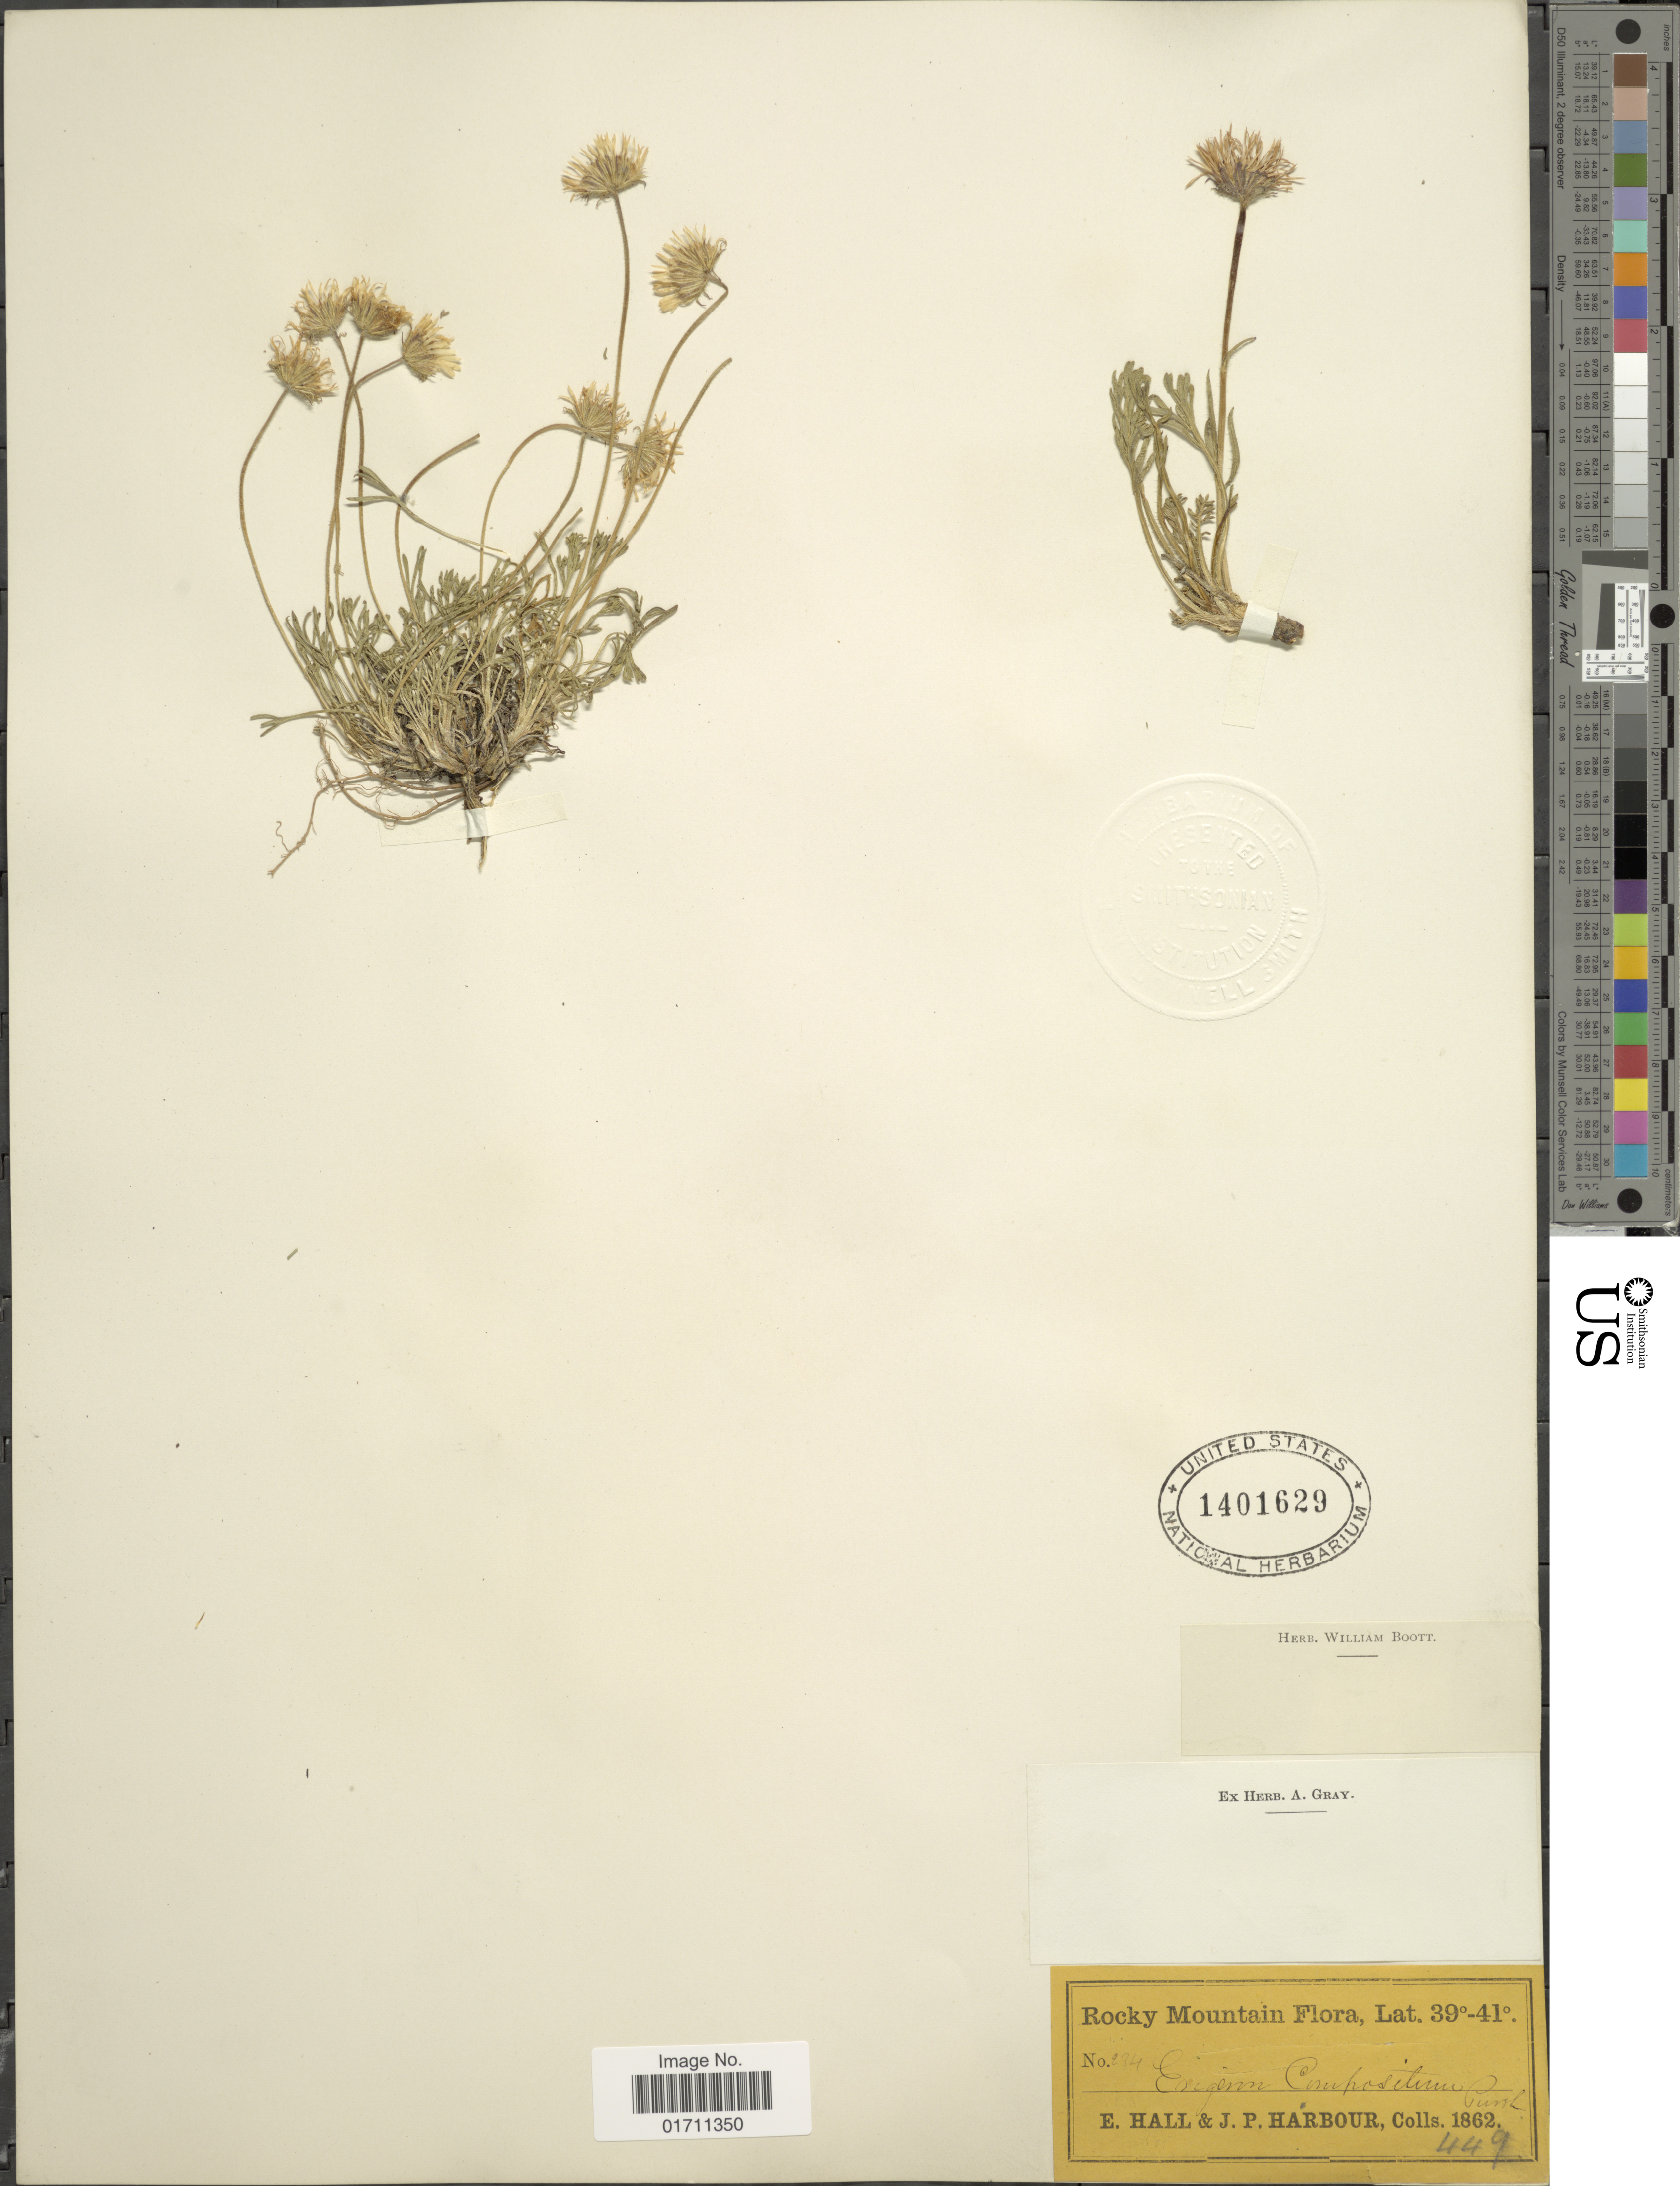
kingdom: Plantae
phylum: Tracheophyta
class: Magnoliopsida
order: Asterales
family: Asteraceae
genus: Erigeron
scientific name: Erigeron compositus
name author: Pursh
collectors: E. Hall & J. Harbour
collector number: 234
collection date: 1862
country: United States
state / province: Colorado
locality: Rocky Mtns.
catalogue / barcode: US 1401629